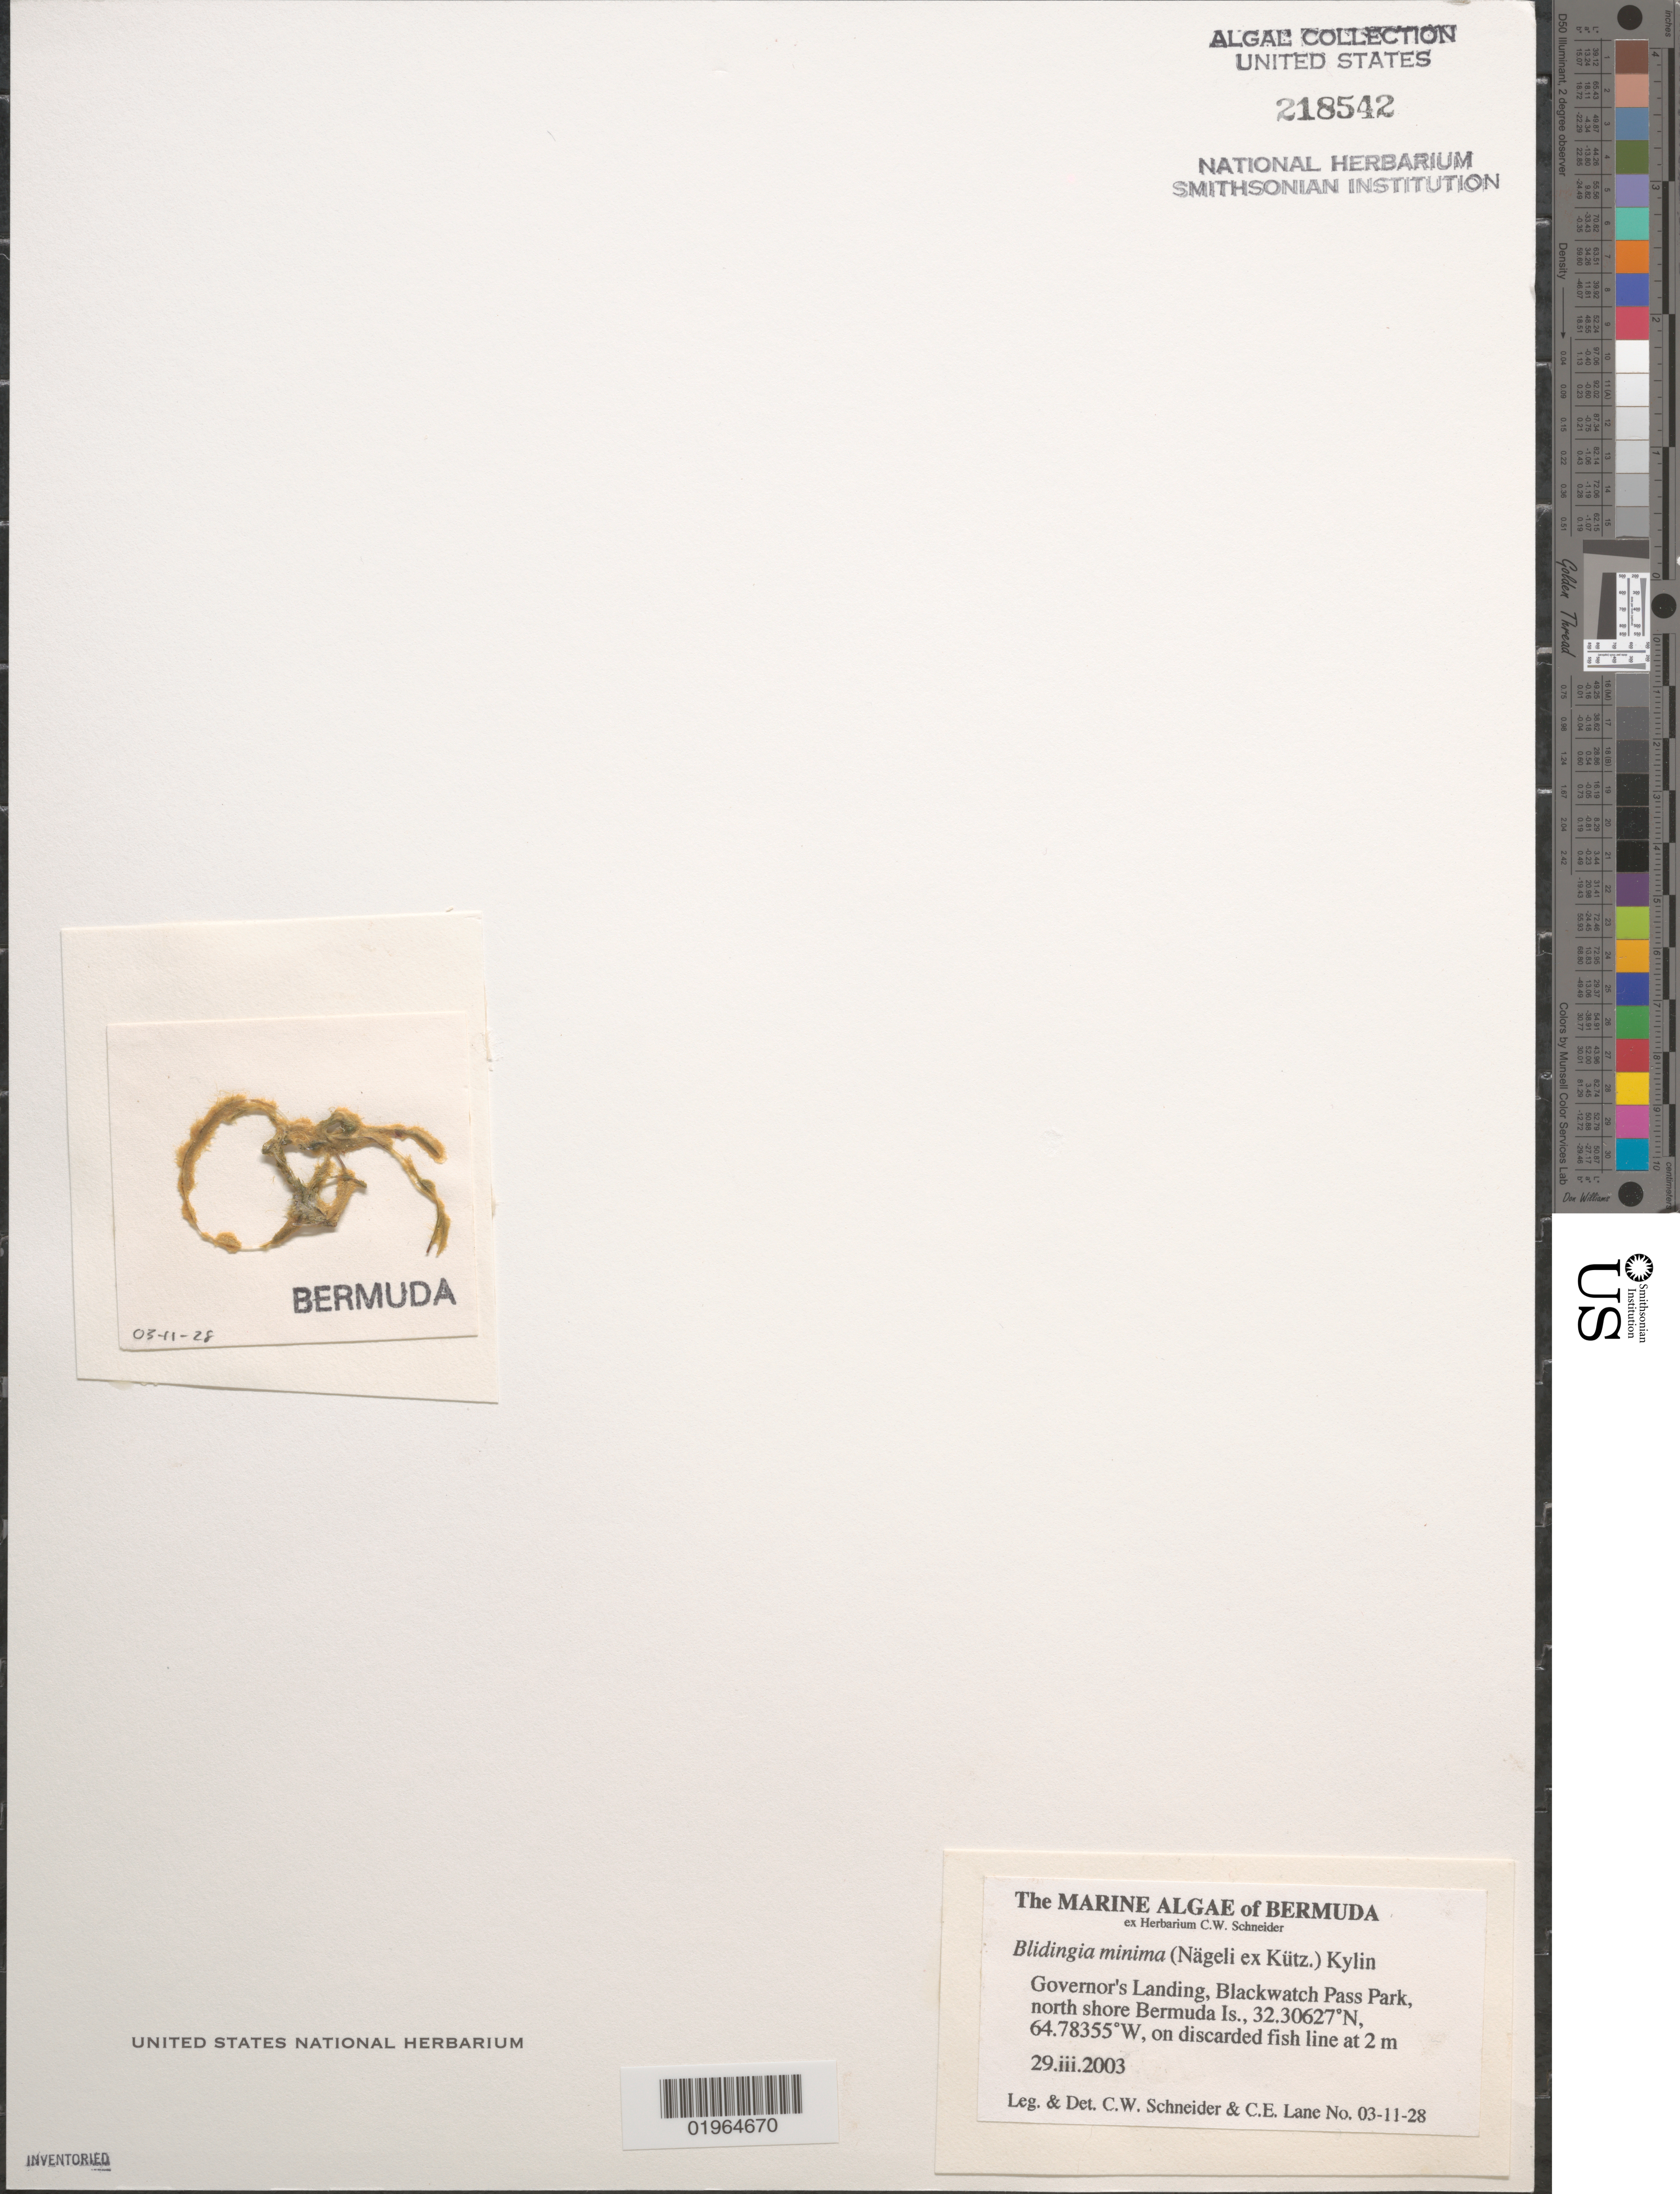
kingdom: Plantae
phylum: Chlorophyta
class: Ulvophyceae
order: Ulvales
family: Kornmanniaceae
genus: Blidingia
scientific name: Blidingia minima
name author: Nägeli ex Kütz.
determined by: Schneider, C. W.; Lane, C. E.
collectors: C. W. Schneider & C. E. Lane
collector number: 03-11-28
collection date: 2003-03-29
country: Bermuda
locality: Governor's Landing, Blackwatch Pass Park, north shore.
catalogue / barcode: US 218542